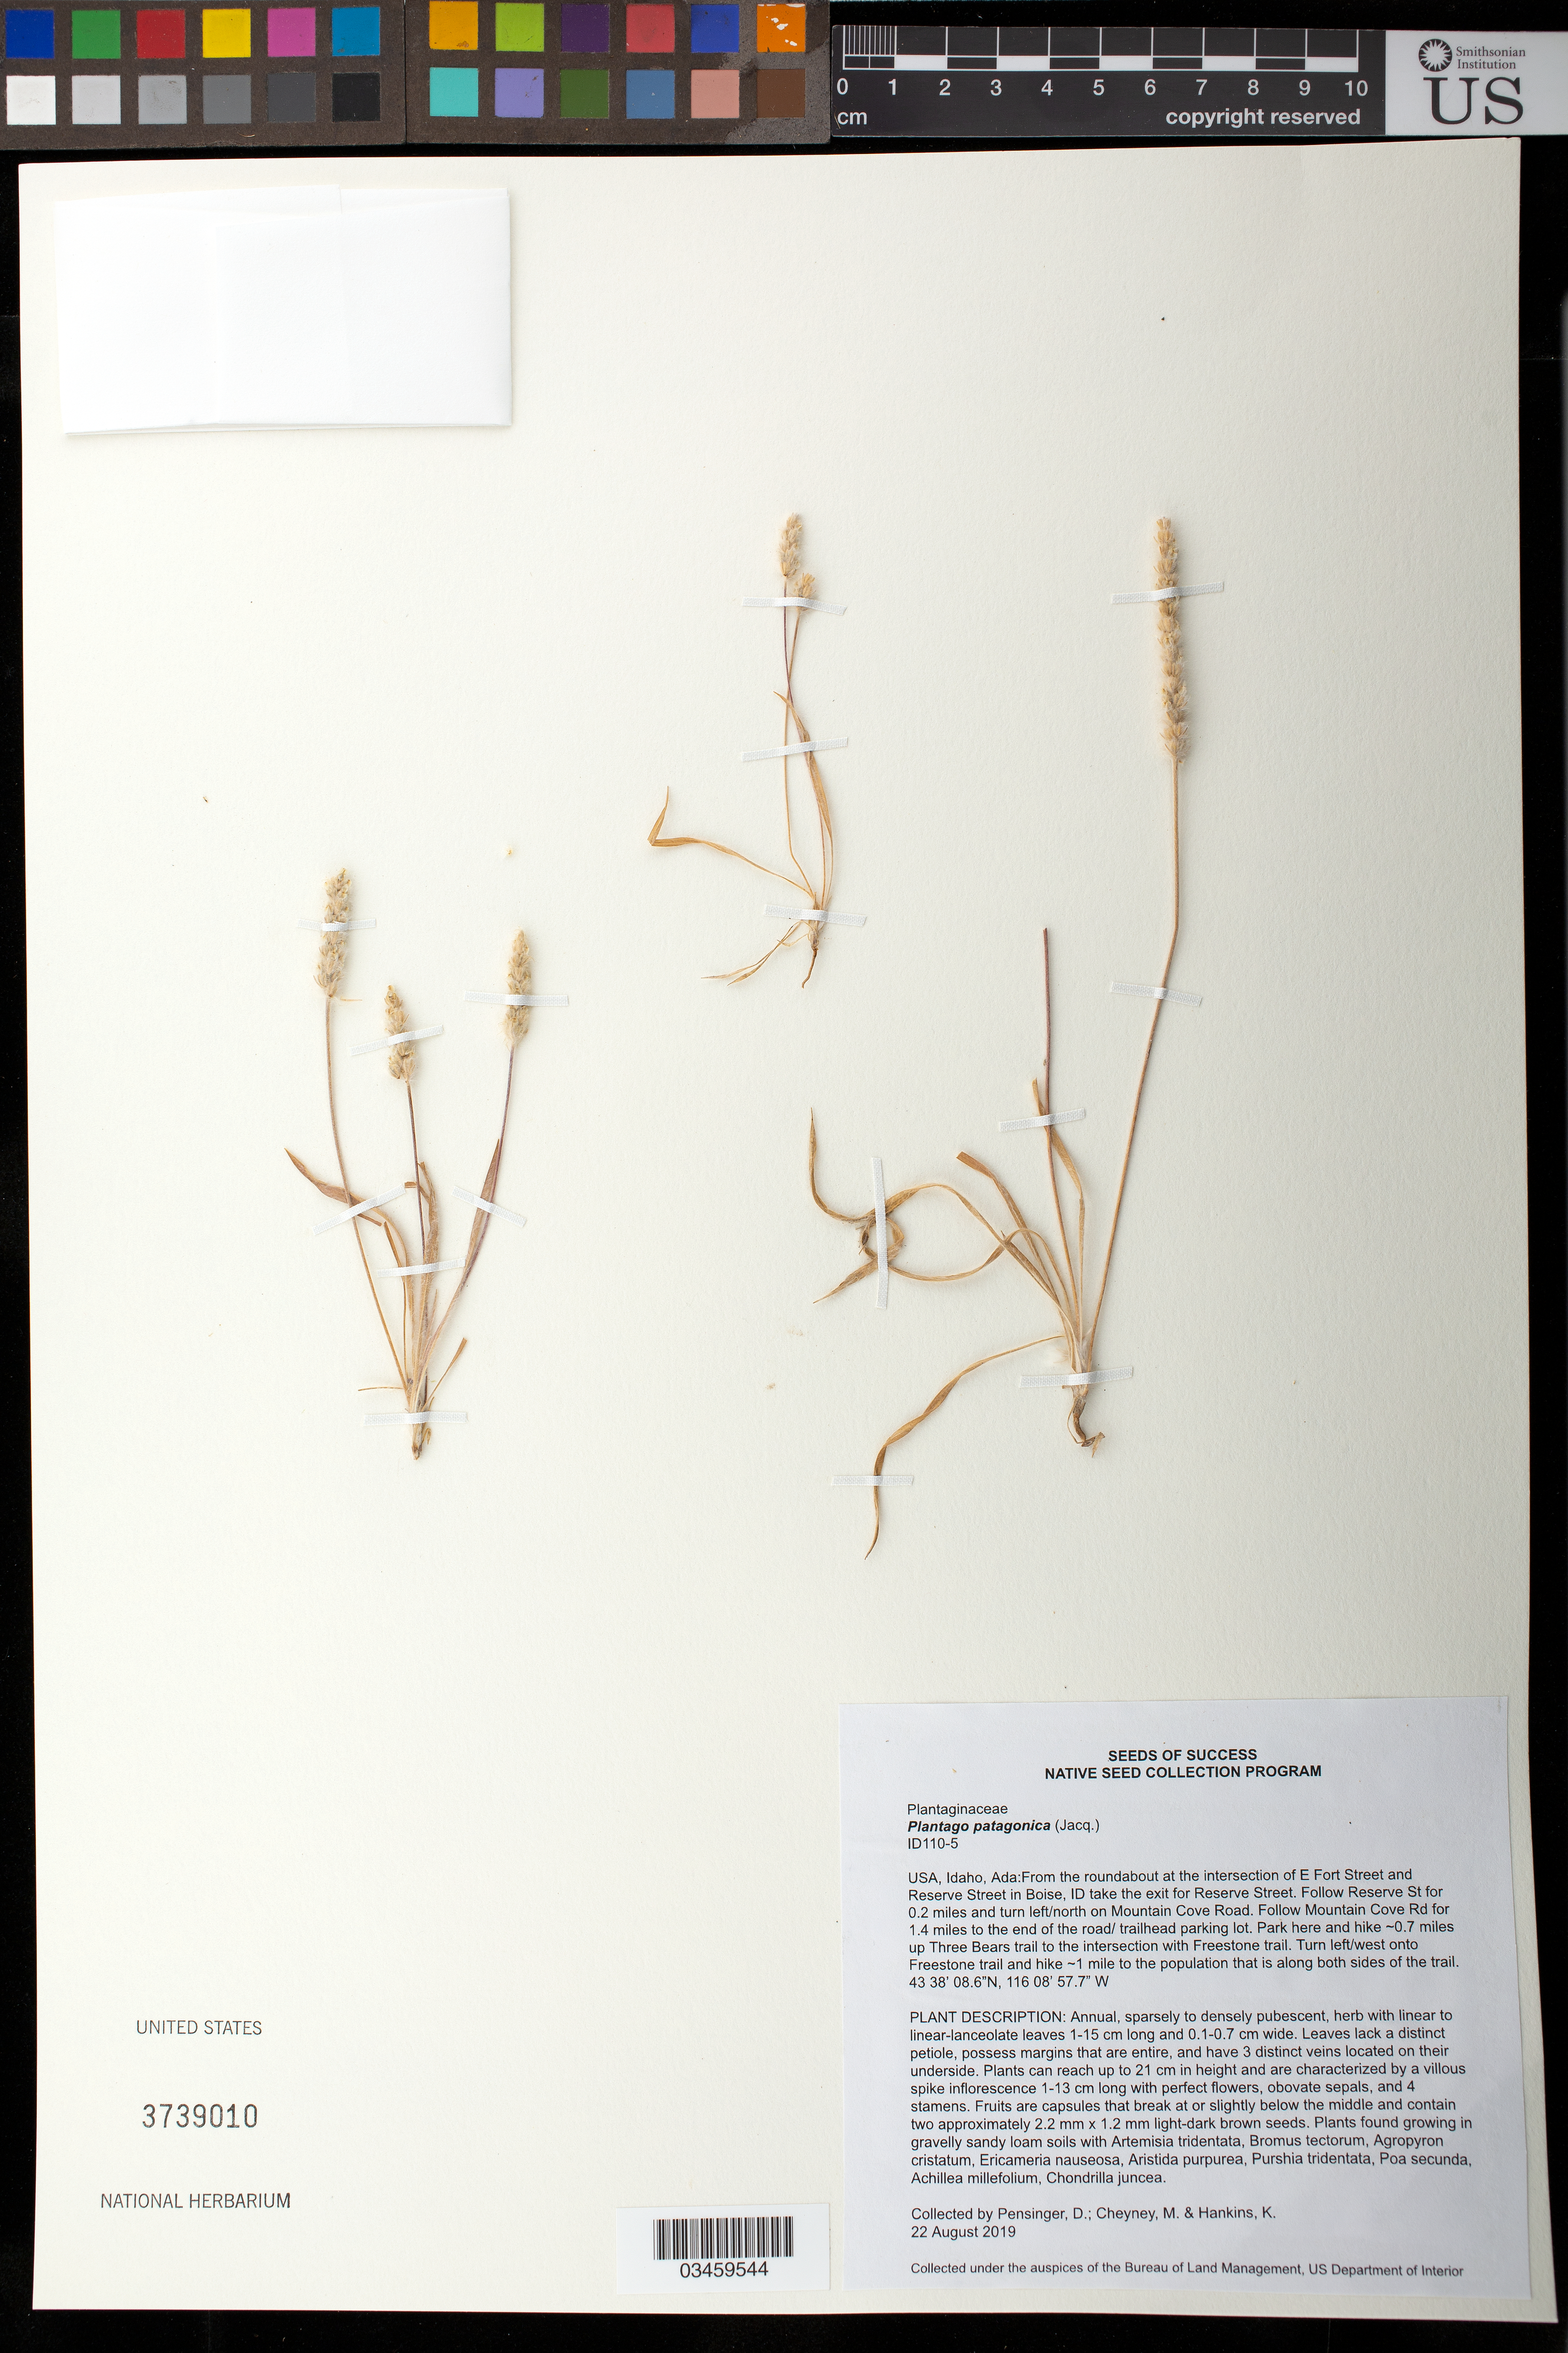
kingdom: Plantae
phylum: Tracheophyta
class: Magnoliopsida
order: Lamiales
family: Plantaginaceae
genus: Plantago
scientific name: Plantago patagonica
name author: Jacq.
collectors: D. Pensinger, M. Cheyne & K. Hankins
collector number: ID110-5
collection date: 2019-08-22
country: United States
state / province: Idaho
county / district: Ada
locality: From intersection of E Fort Street and Reserve Street in Boise, take exit for Reserve Street, follow Reserve Street for 0.2 mi, and turn left/N on Mountain Cove Rd for 1.4 mi, then hike 0.7 mi up Three Bears trail to the intersection with Freestone trail, turn left/w onto Freestone trail and hike 1 mi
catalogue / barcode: US 3739010